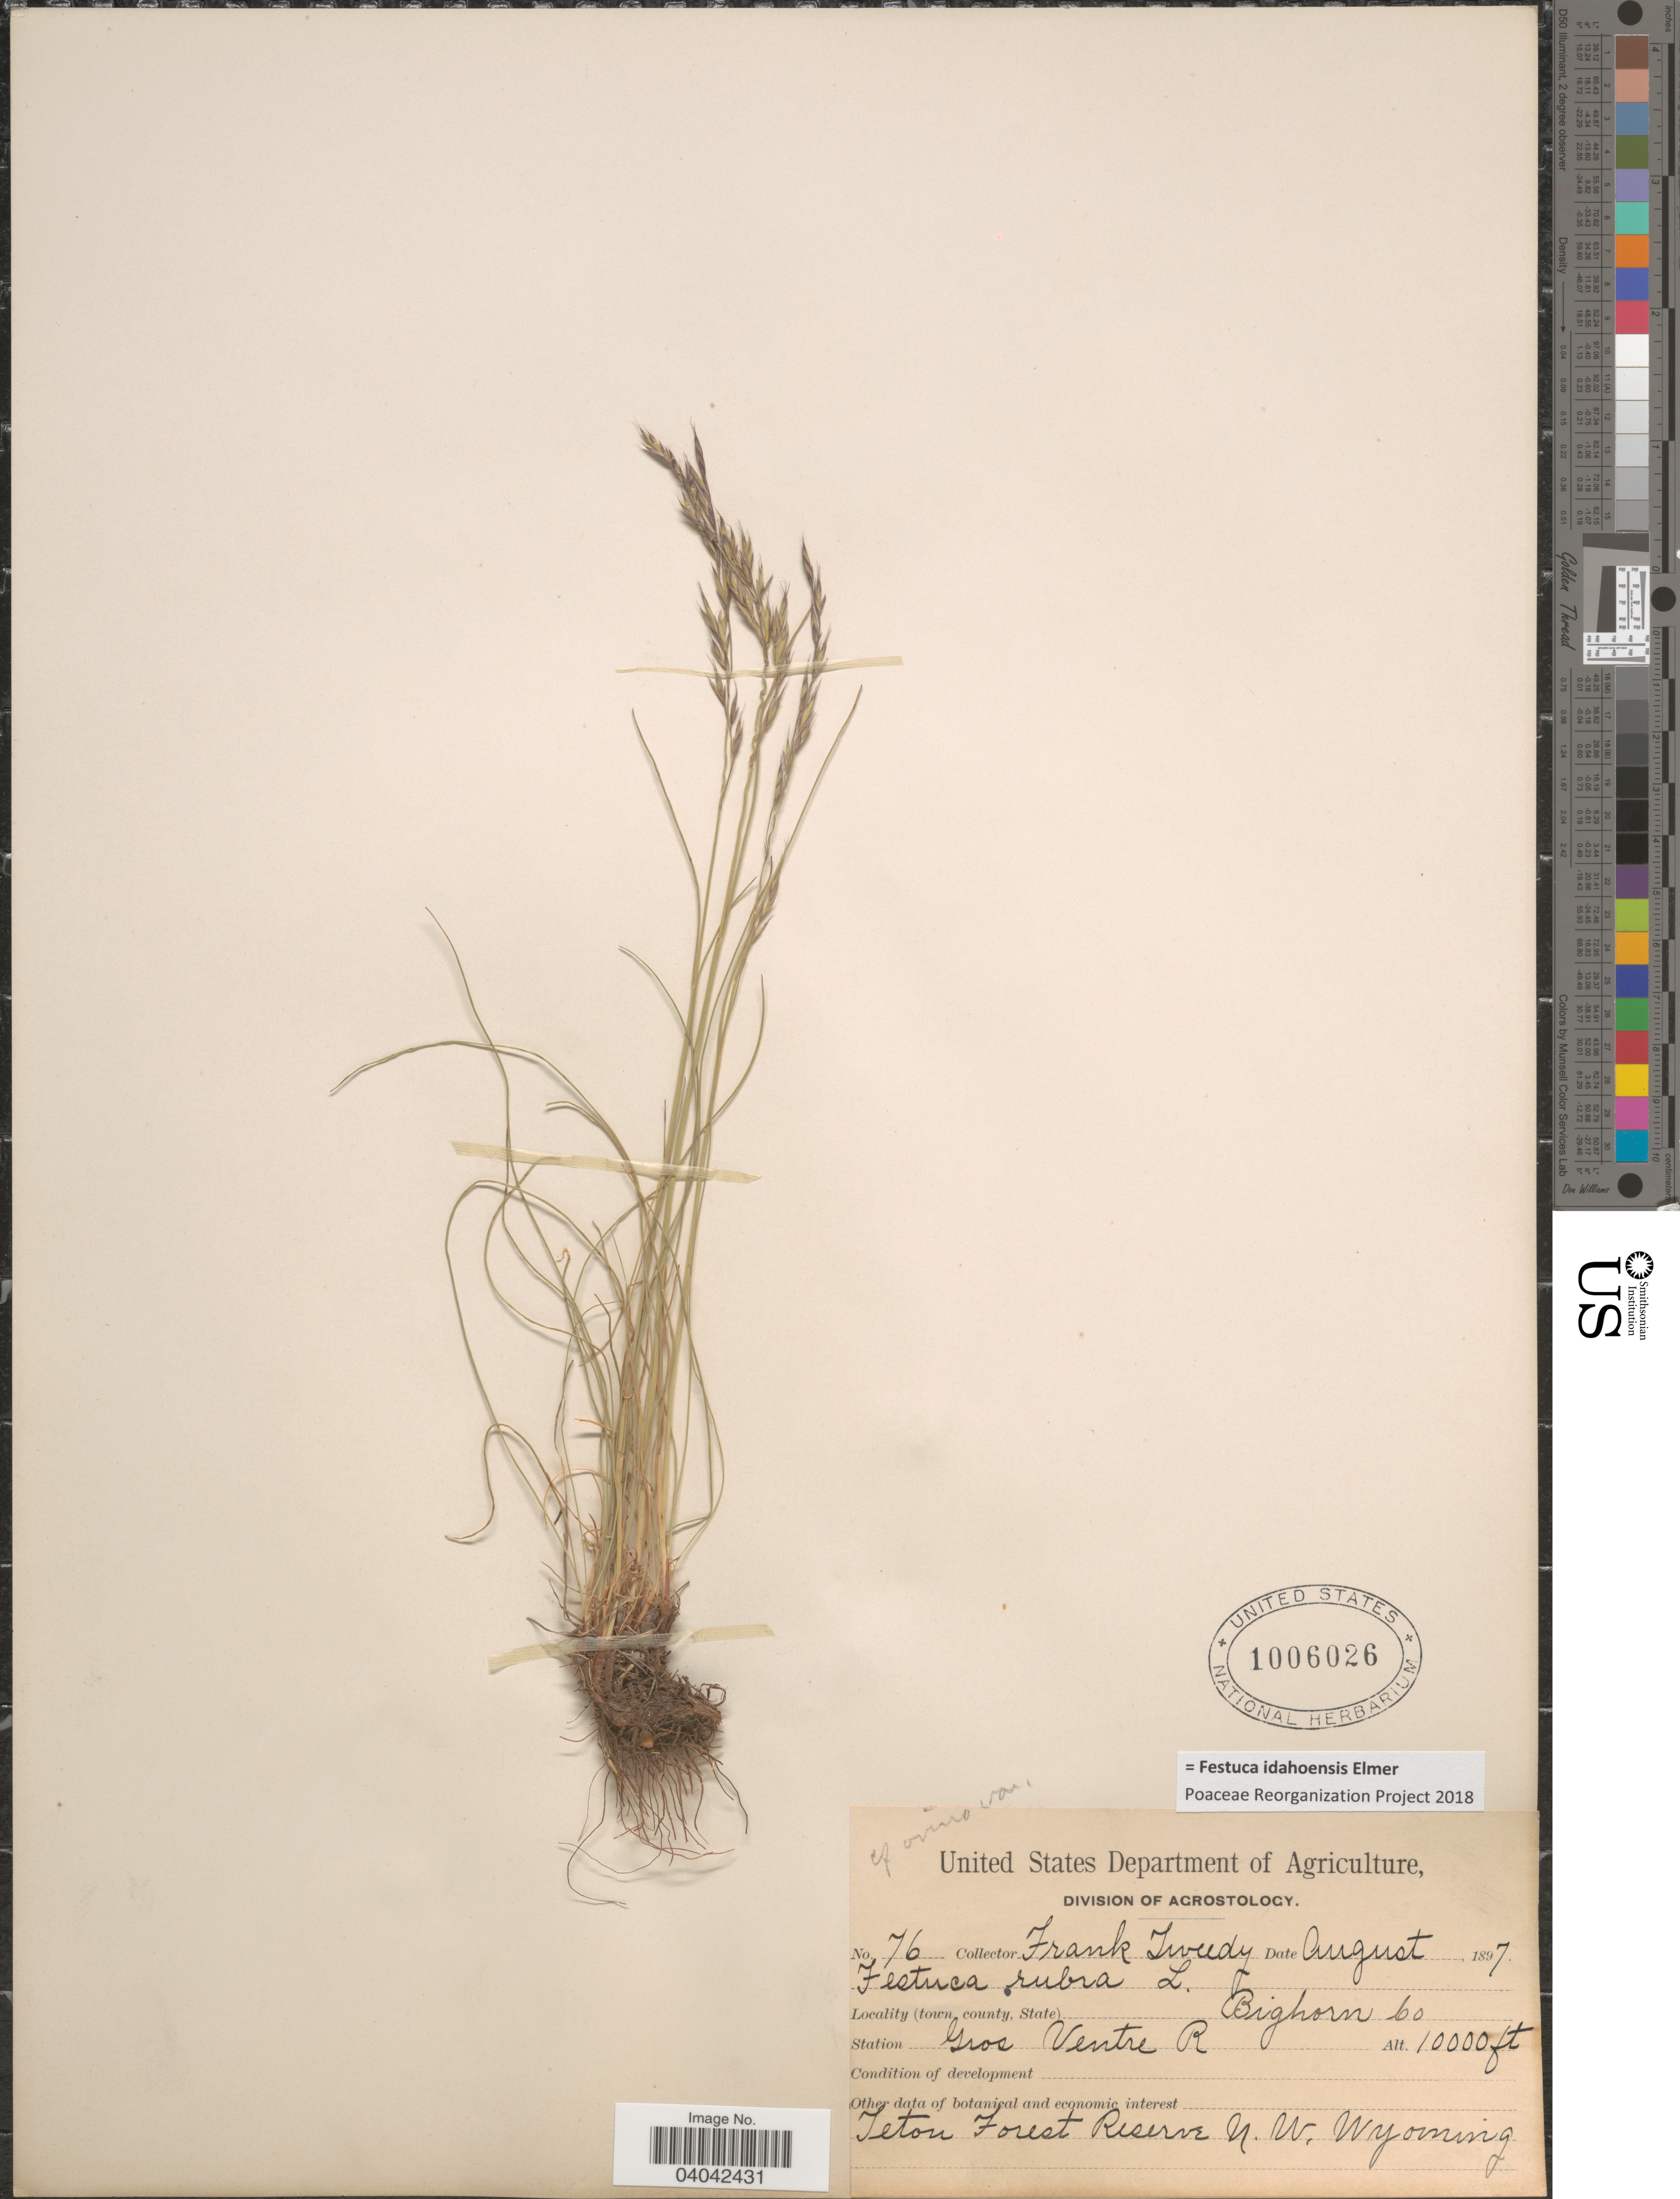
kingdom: Plantae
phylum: Tracheophyta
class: Liliopsida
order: Poales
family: Poaceae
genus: Festuca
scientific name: Festuca idahoensis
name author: Elmer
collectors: F. Tweedy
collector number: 76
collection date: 1897-08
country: United States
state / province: Wyoming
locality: Bighorn Co. Station Gros Ventre R. Teton Forest Reserve N. W. Wyoming.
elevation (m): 3048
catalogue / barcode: US 1006026